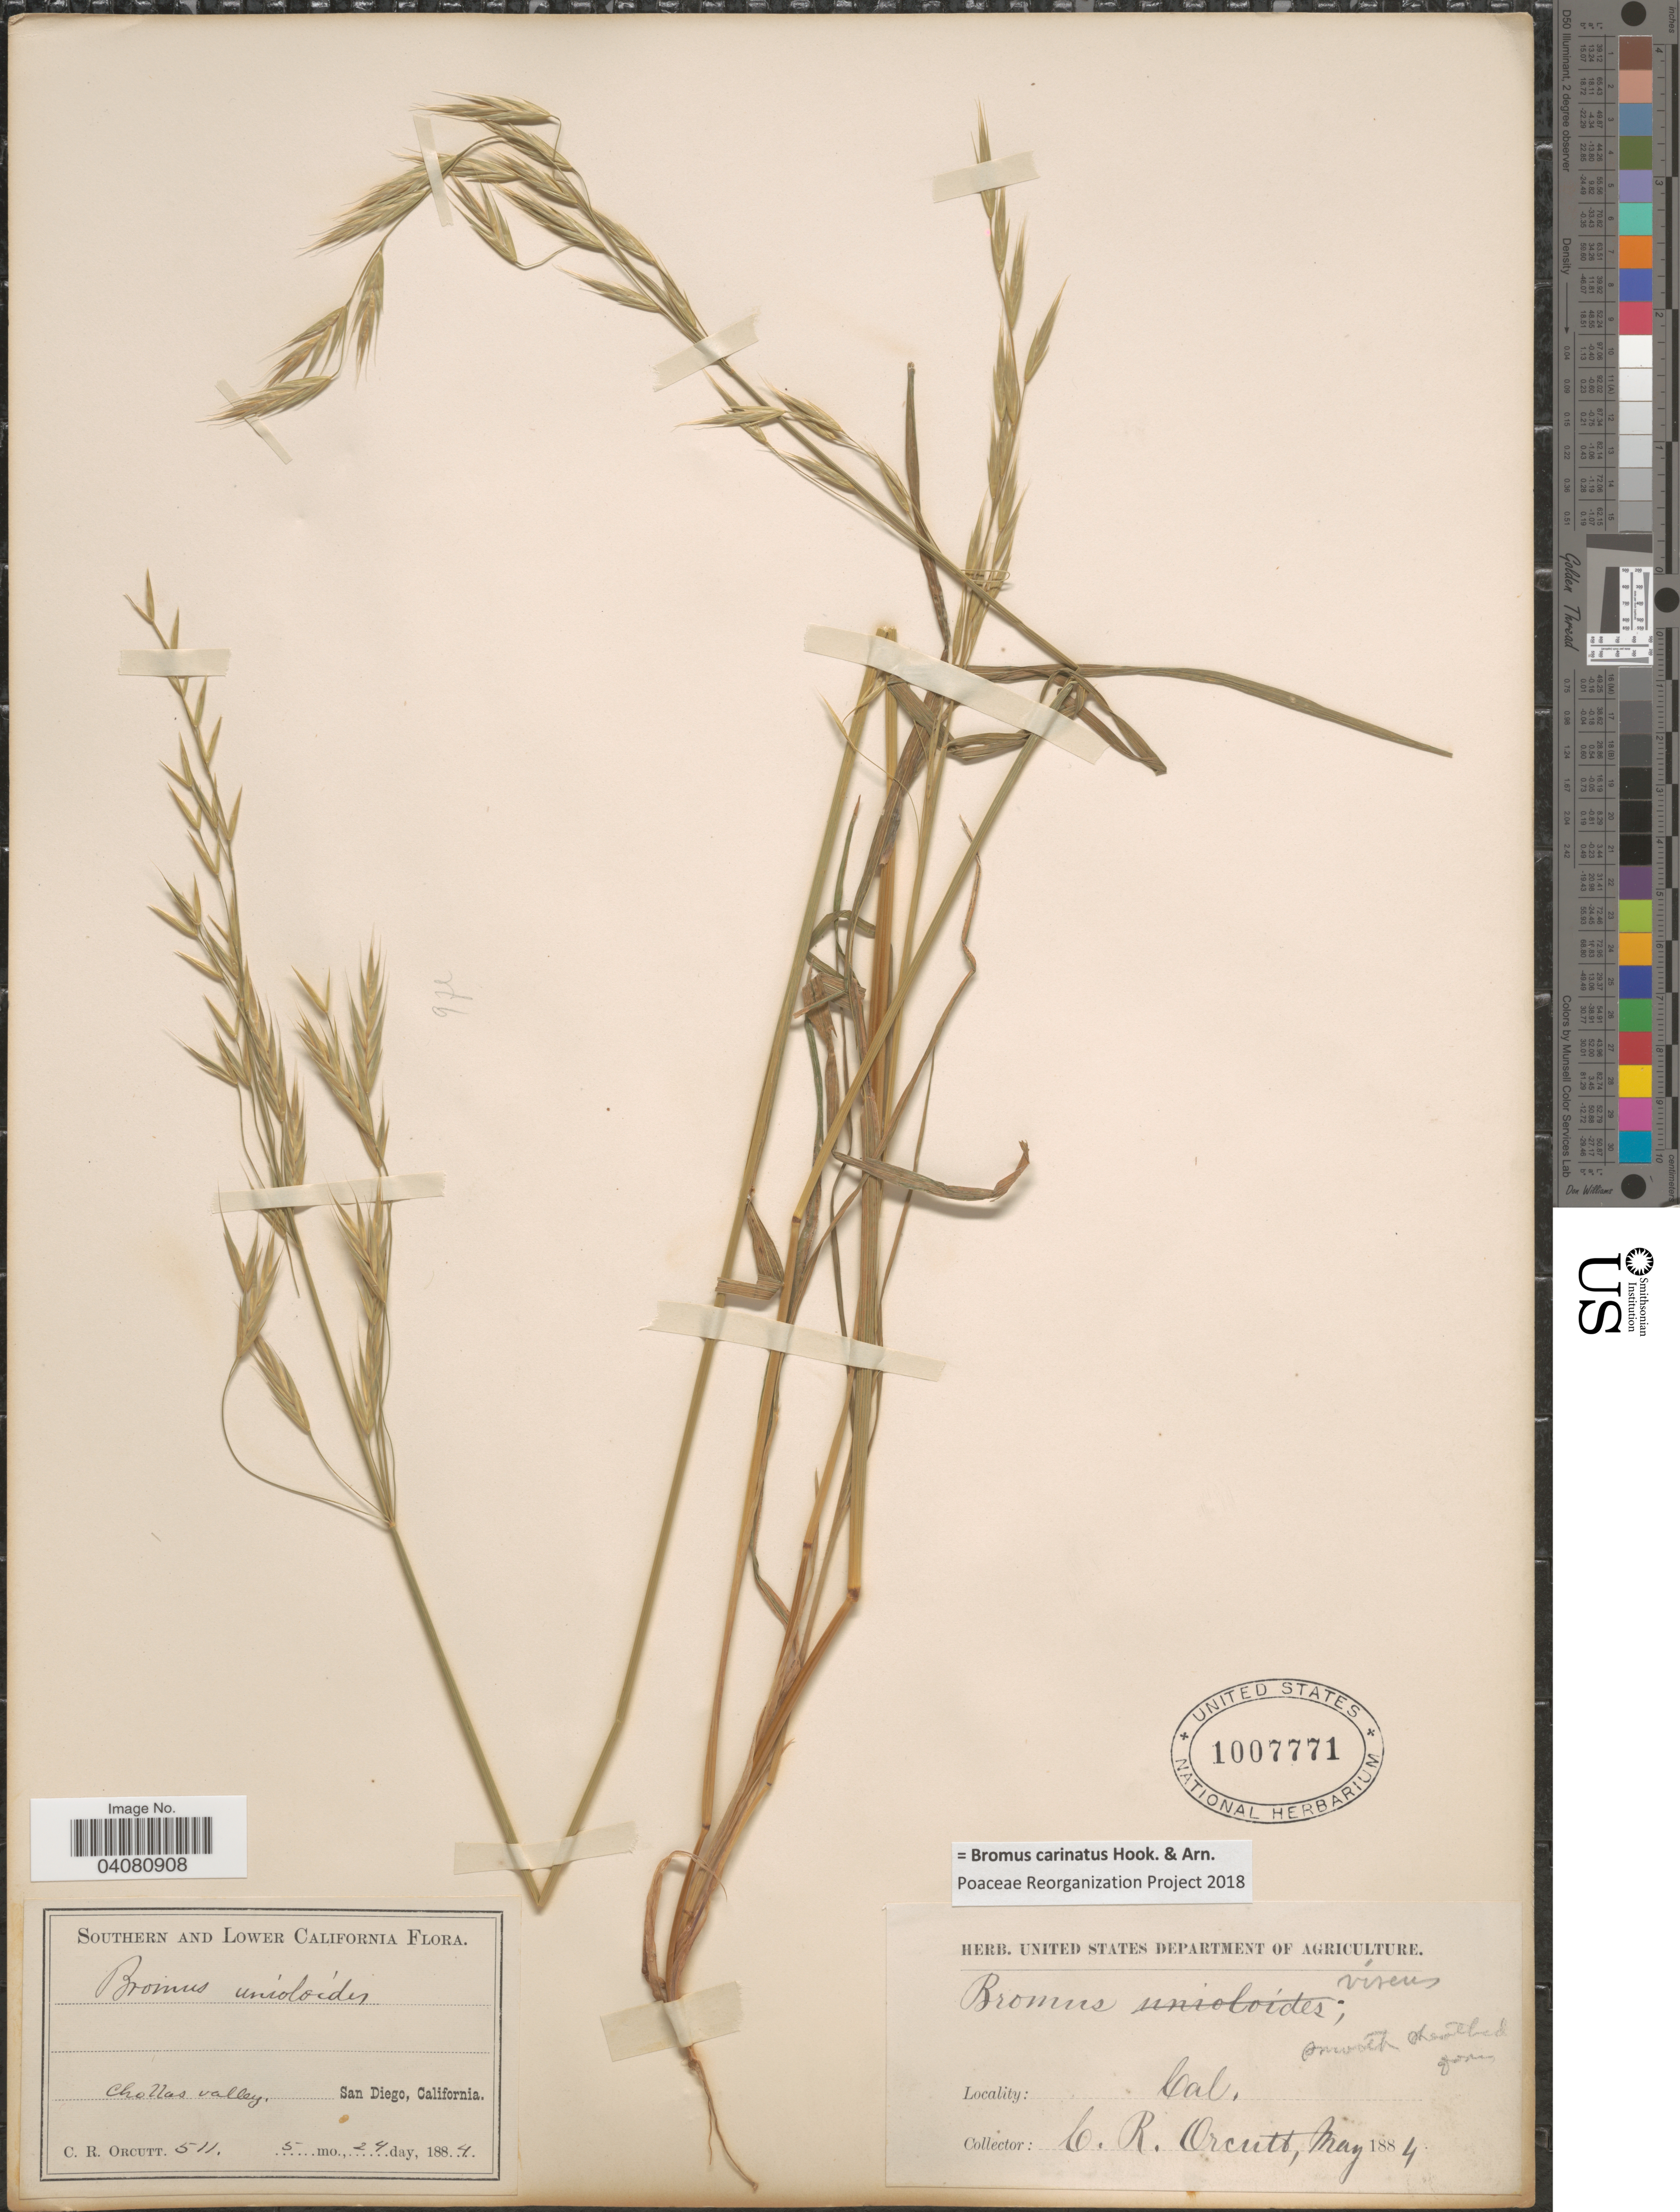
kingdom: Plantae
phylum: Tracheophyta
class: Liliopsida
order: Poales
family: Poaceae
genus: Bromus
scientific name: Bromus carinatus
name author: Hook. & Arn.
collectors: C. R. Orcutt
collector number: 511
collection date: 1884-05-24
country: United States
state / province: California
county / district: San Diego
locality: Southern and Lower California. Chollas valley, San Diego.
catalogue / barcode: US 1007771